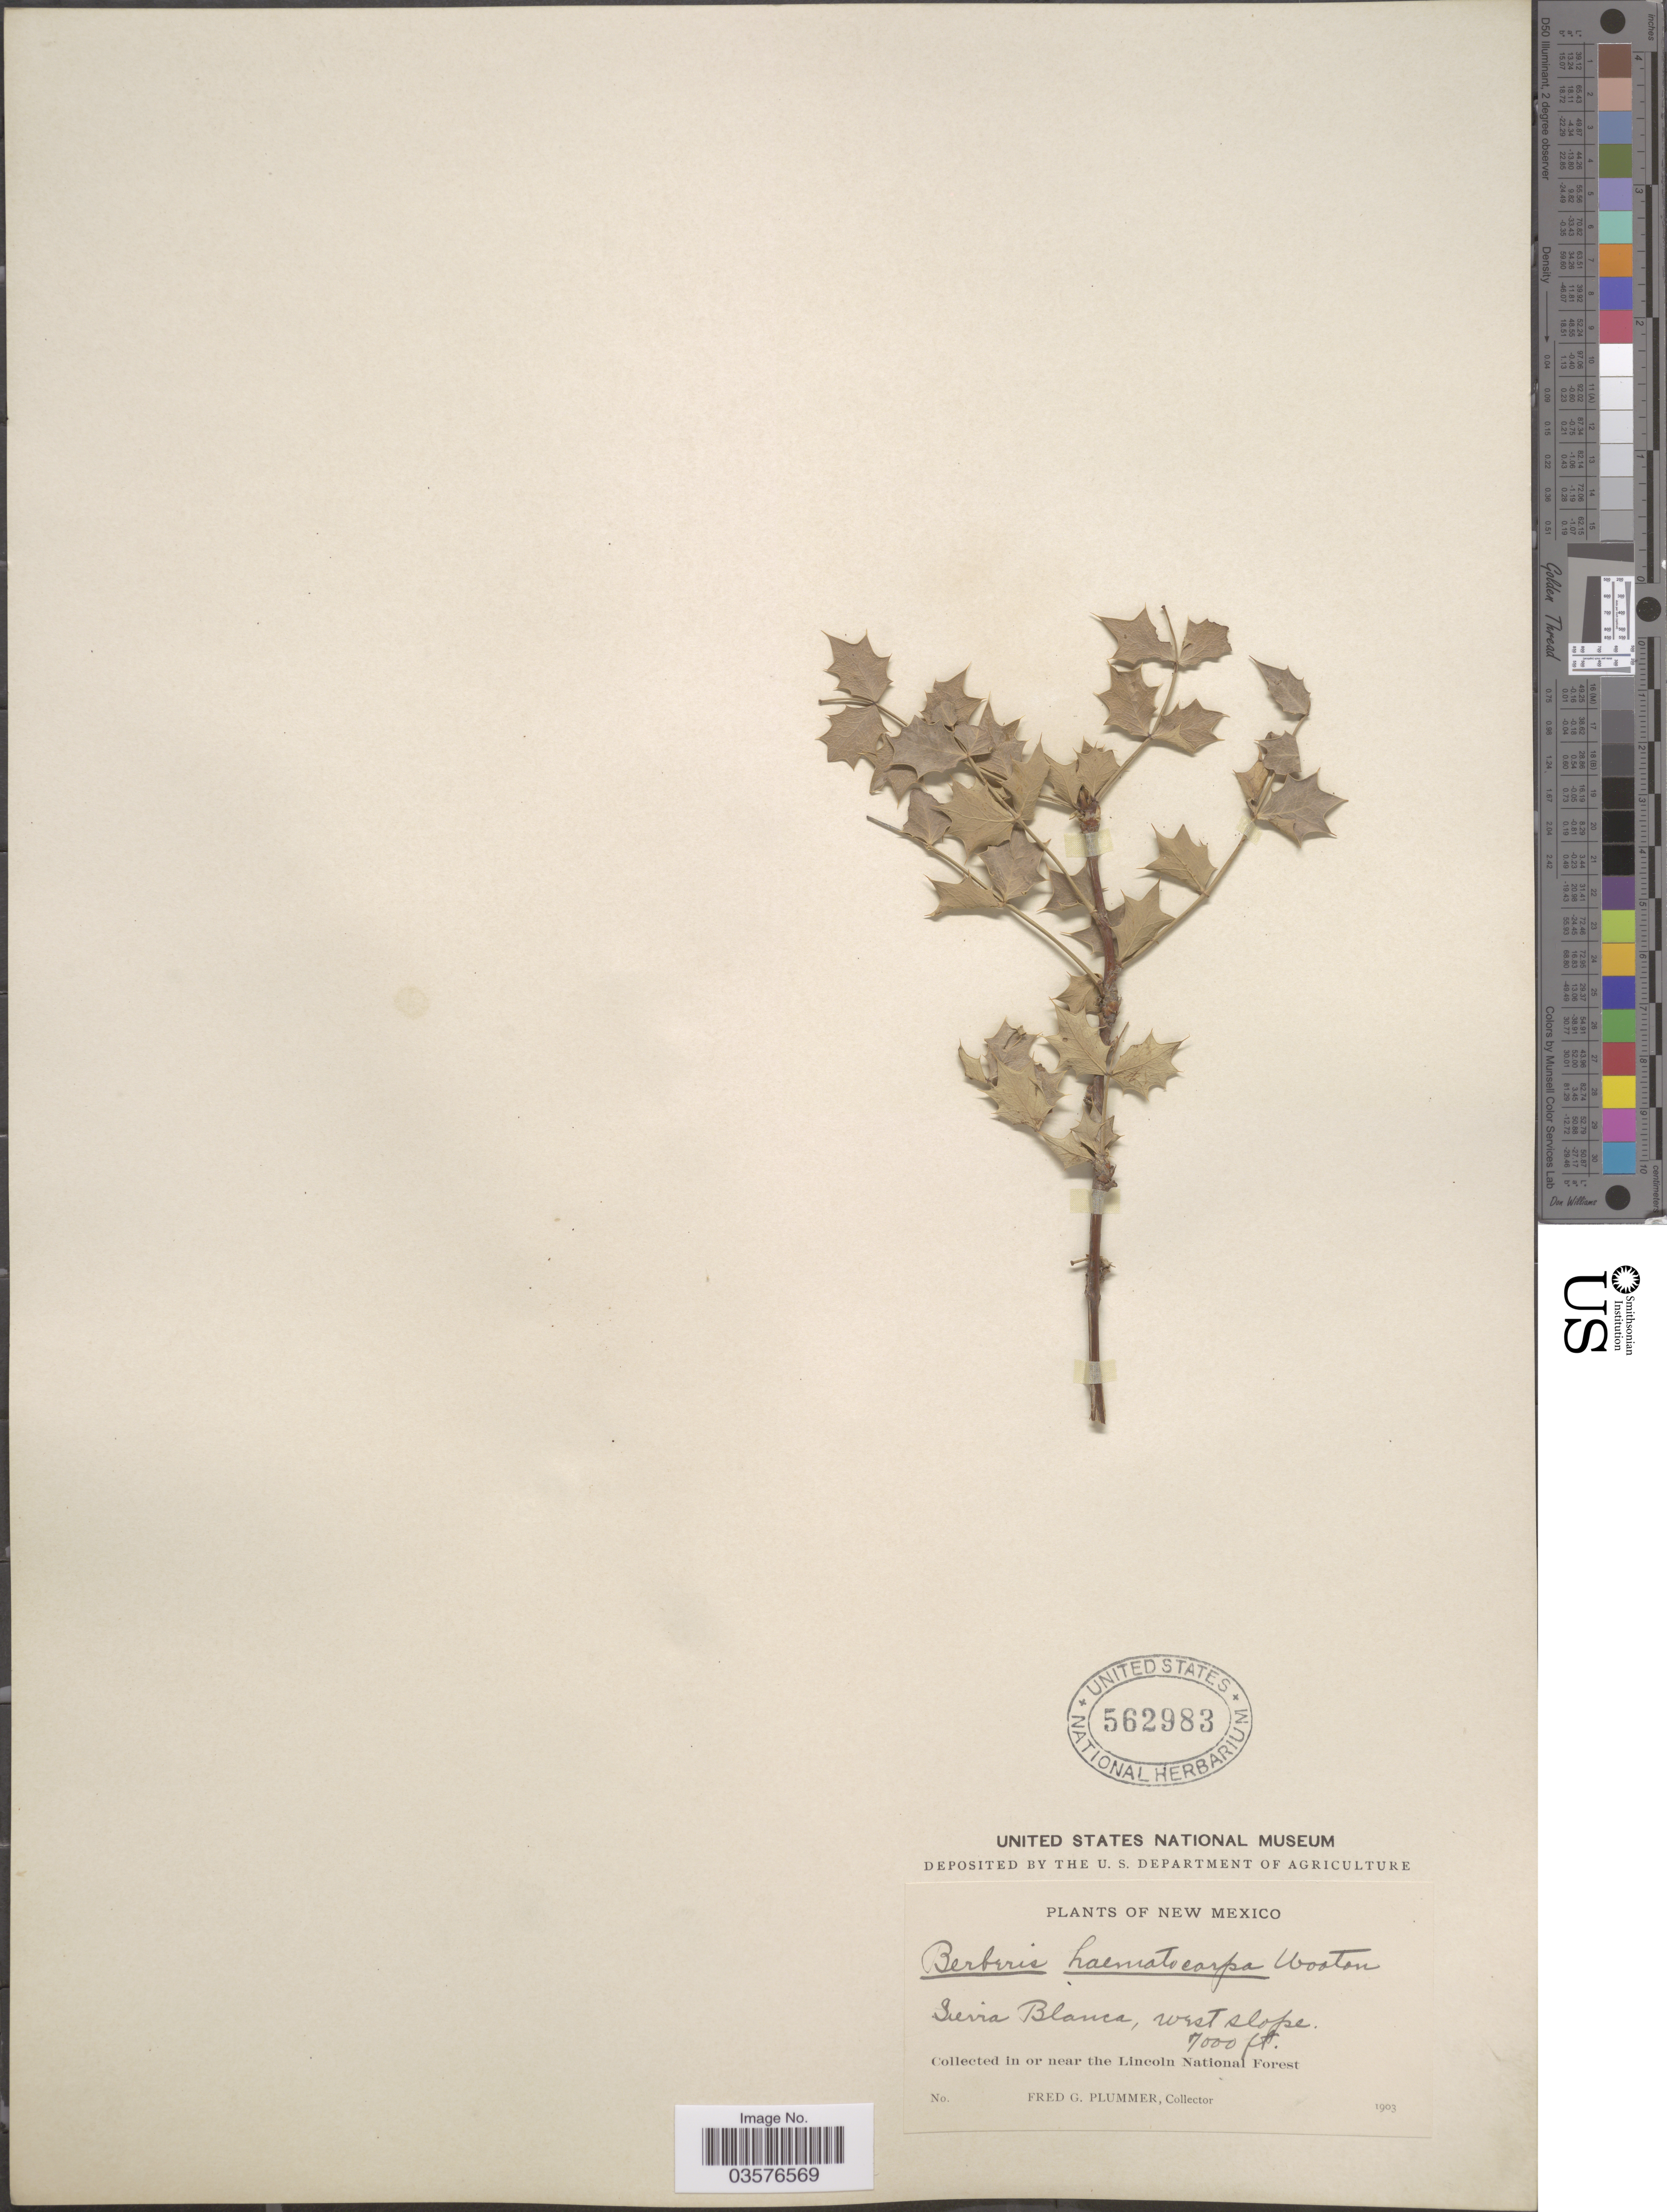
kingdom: Plantae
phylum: Tracheophyta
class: Magnoliopsida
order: Ranunculales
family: Berberidaceae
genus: Mahonia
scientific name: Mahonia haematocarpa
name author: (Wooton) Fedde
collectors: F. Plummer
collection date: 1903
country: United States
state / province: New Mexico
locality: Sierra Blanca, west slope. In or near the Lincoln National Forest.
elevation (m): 2134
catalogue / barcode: US 562983